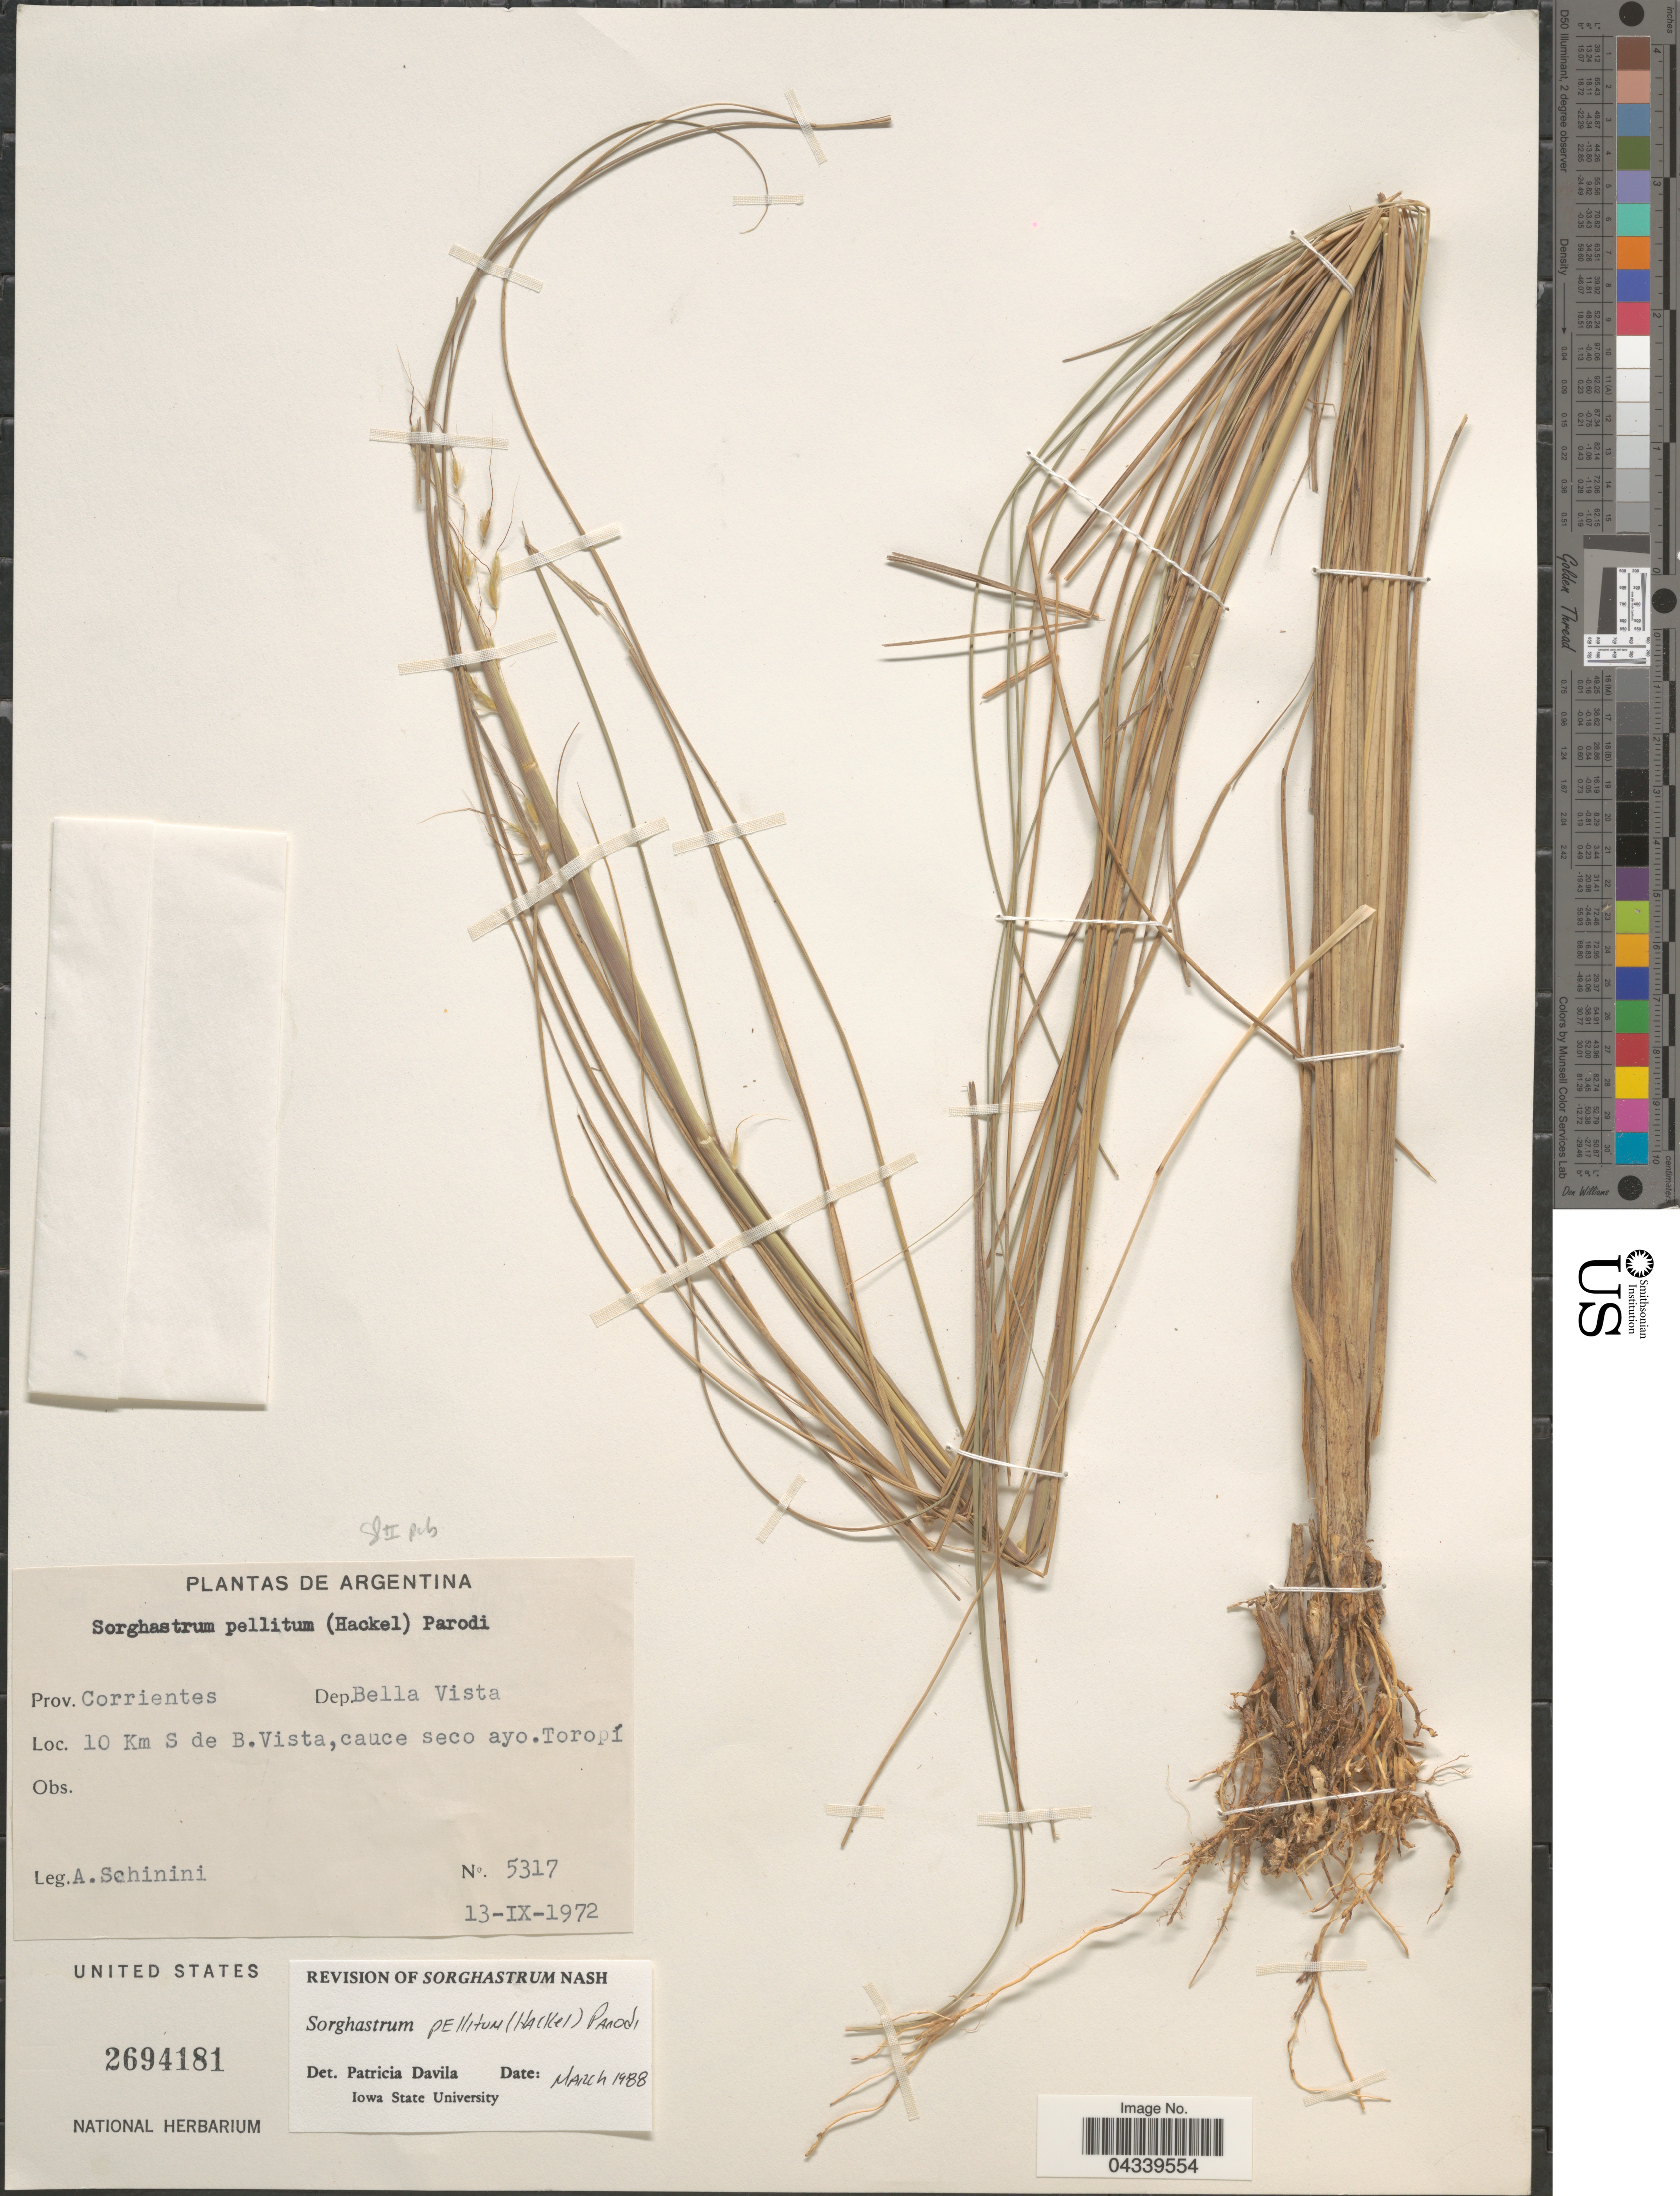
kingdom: Plantae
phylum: Tracheophyta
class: Liliopsida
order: Poales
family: Poaceae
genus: Sorghastrum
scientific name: Sorghastrum pellitum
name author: (Hack.) Parodi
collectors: A. Schinini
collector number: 5317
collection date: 1972-09-13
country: Argentina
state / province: Corrientes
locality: Dep. Bella Vista. 10 Km S de B. Vista. cauce seco ayo. Toropí.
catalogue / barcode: US 2694181